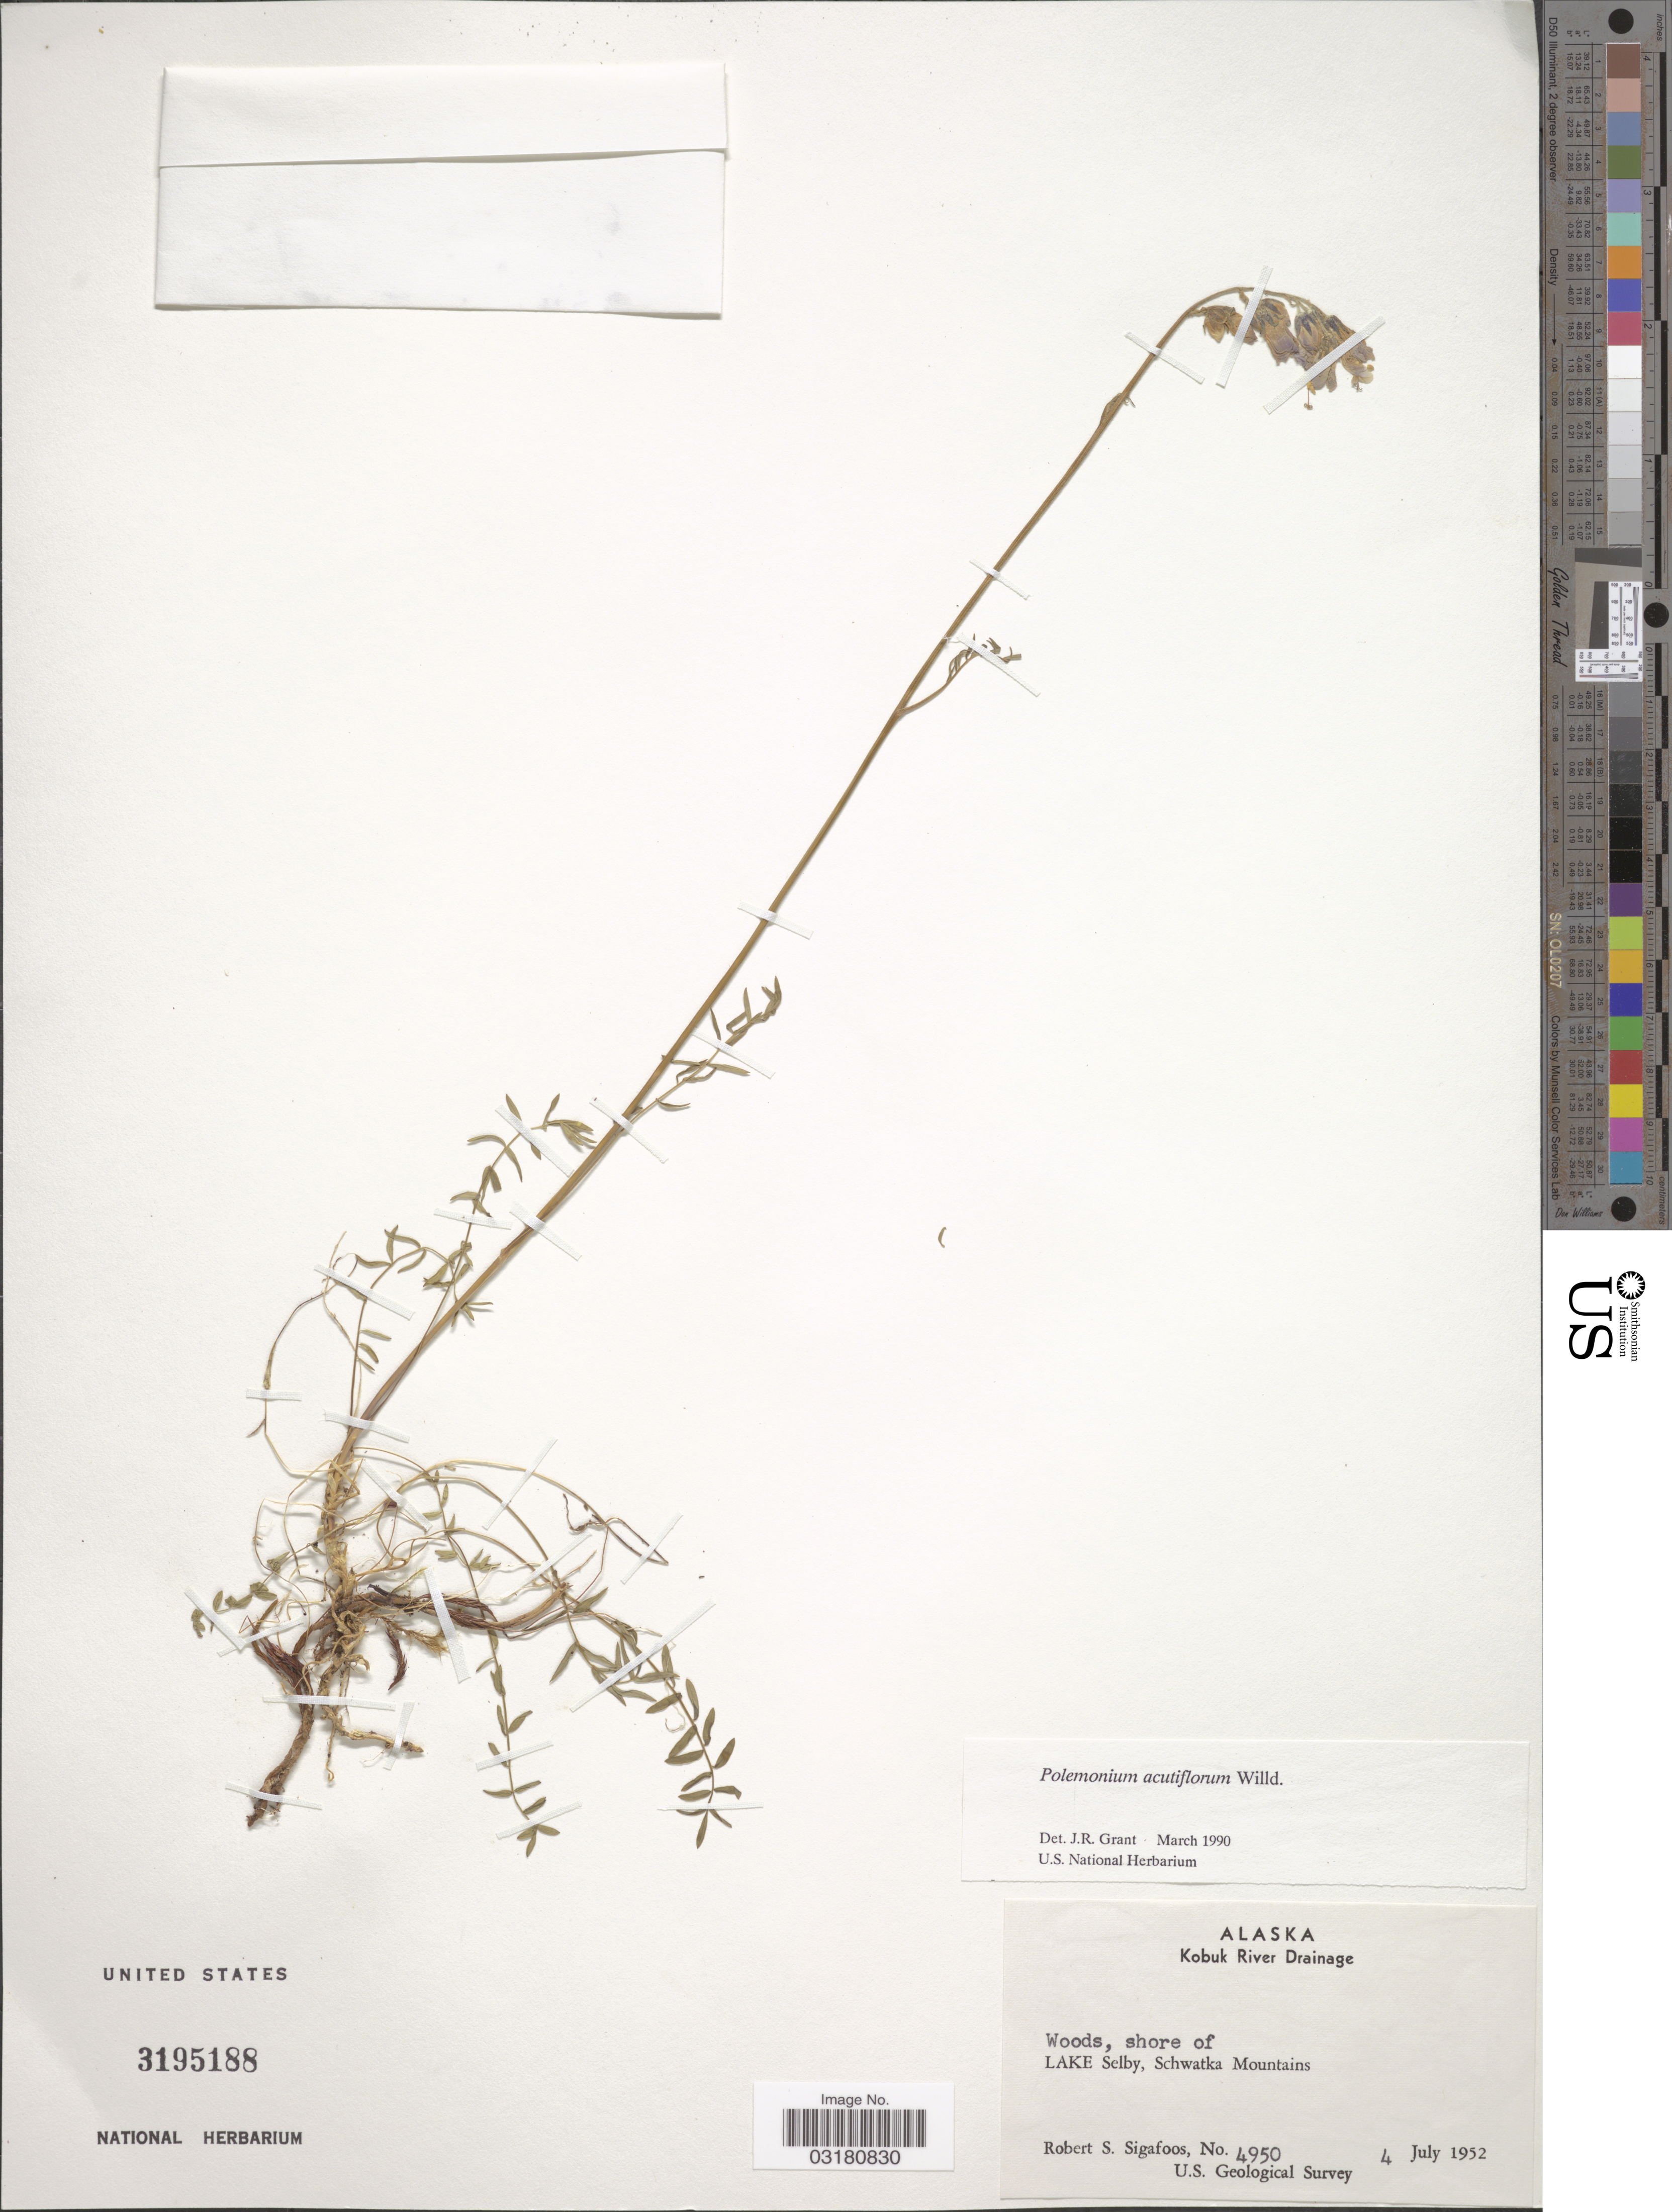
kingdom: Plantae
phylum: Tracheophyta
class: Magnoliopsida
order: Ericales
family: Polemoniaceae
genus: Polemonium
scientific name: Polemonium acutiflorum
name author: Willd. ex Roem. & Schult.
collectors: R. Sigafoos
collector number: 4950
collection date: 1952-07-04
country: United States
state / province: Alaska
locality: Kobuk River Drainage. Woods, shore of Lake Selby, Schwatka Mountains.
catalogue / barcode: US 3195188